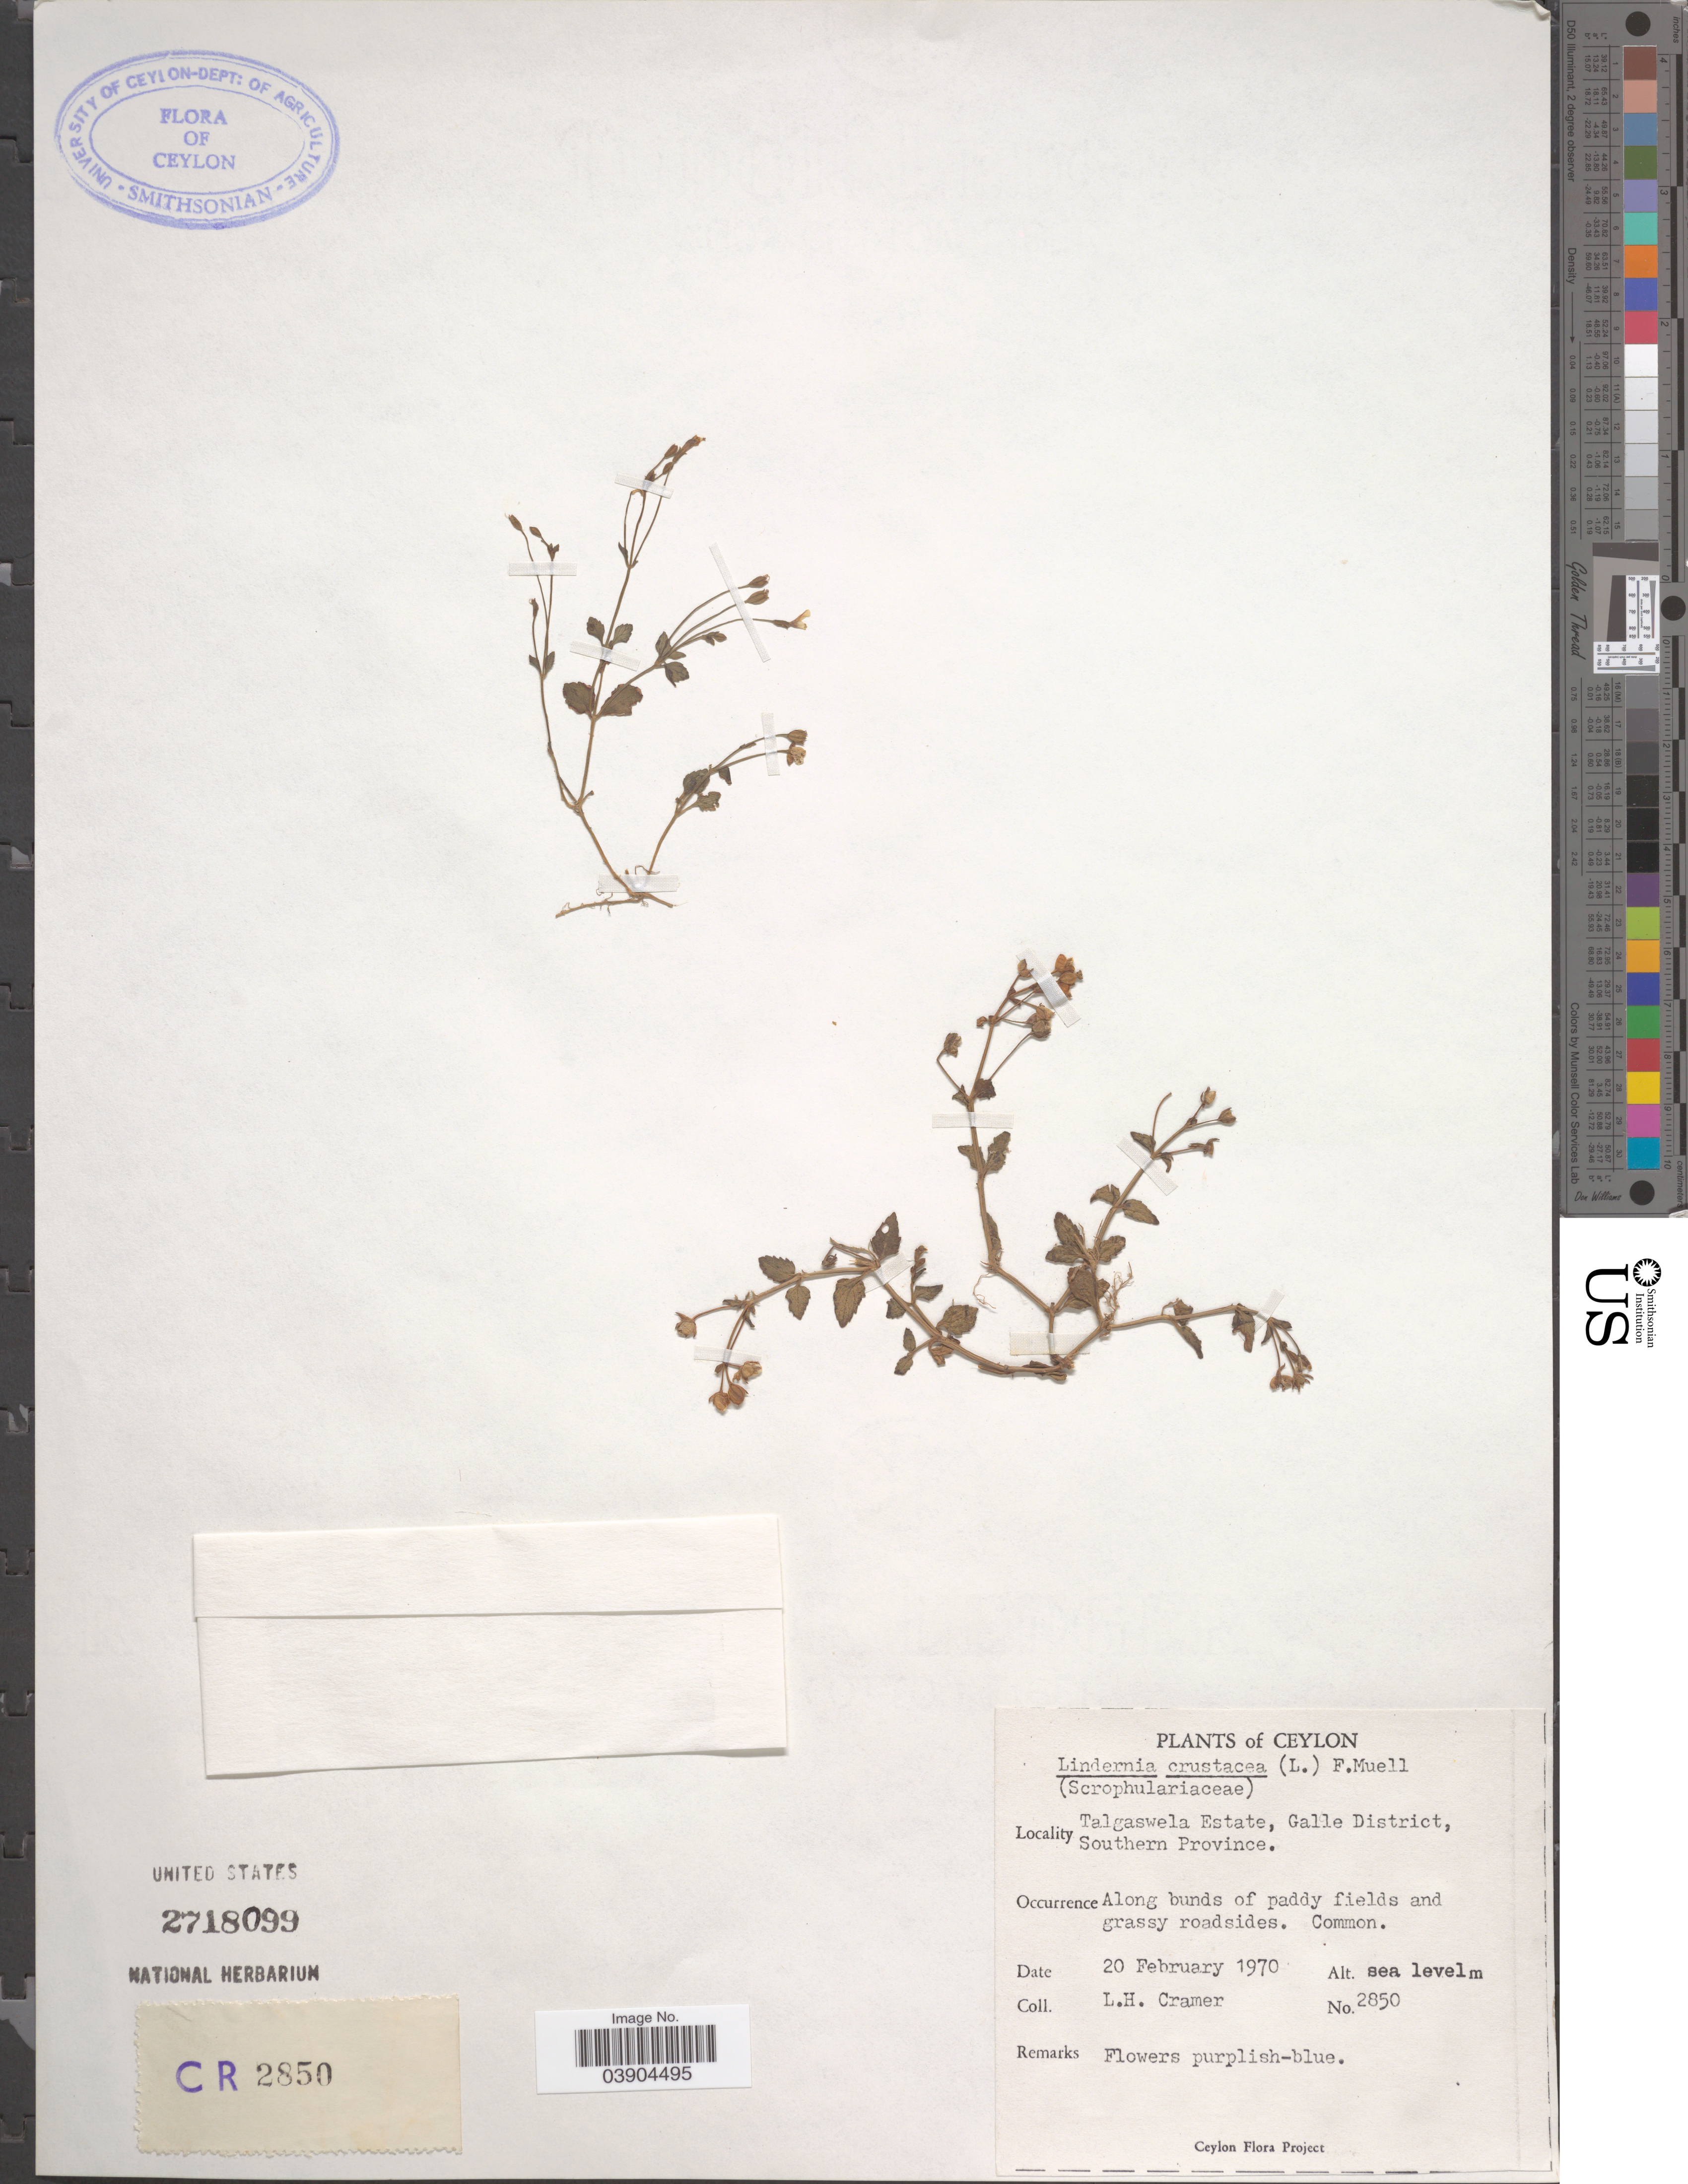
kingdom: Plantae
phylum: Tracheophyta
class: Magnoliopsida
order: Lamiales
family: Linderniaceae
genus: Lindernia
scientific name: Lindernia crustacea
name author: (L.) F. Muell.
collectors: L. H. Cramer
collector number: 2850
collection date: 1970-02-20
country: Sri Lanka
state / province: Southern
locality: Ceylon. Talgaswela Estate, Galle District.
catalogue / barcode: US 2718099